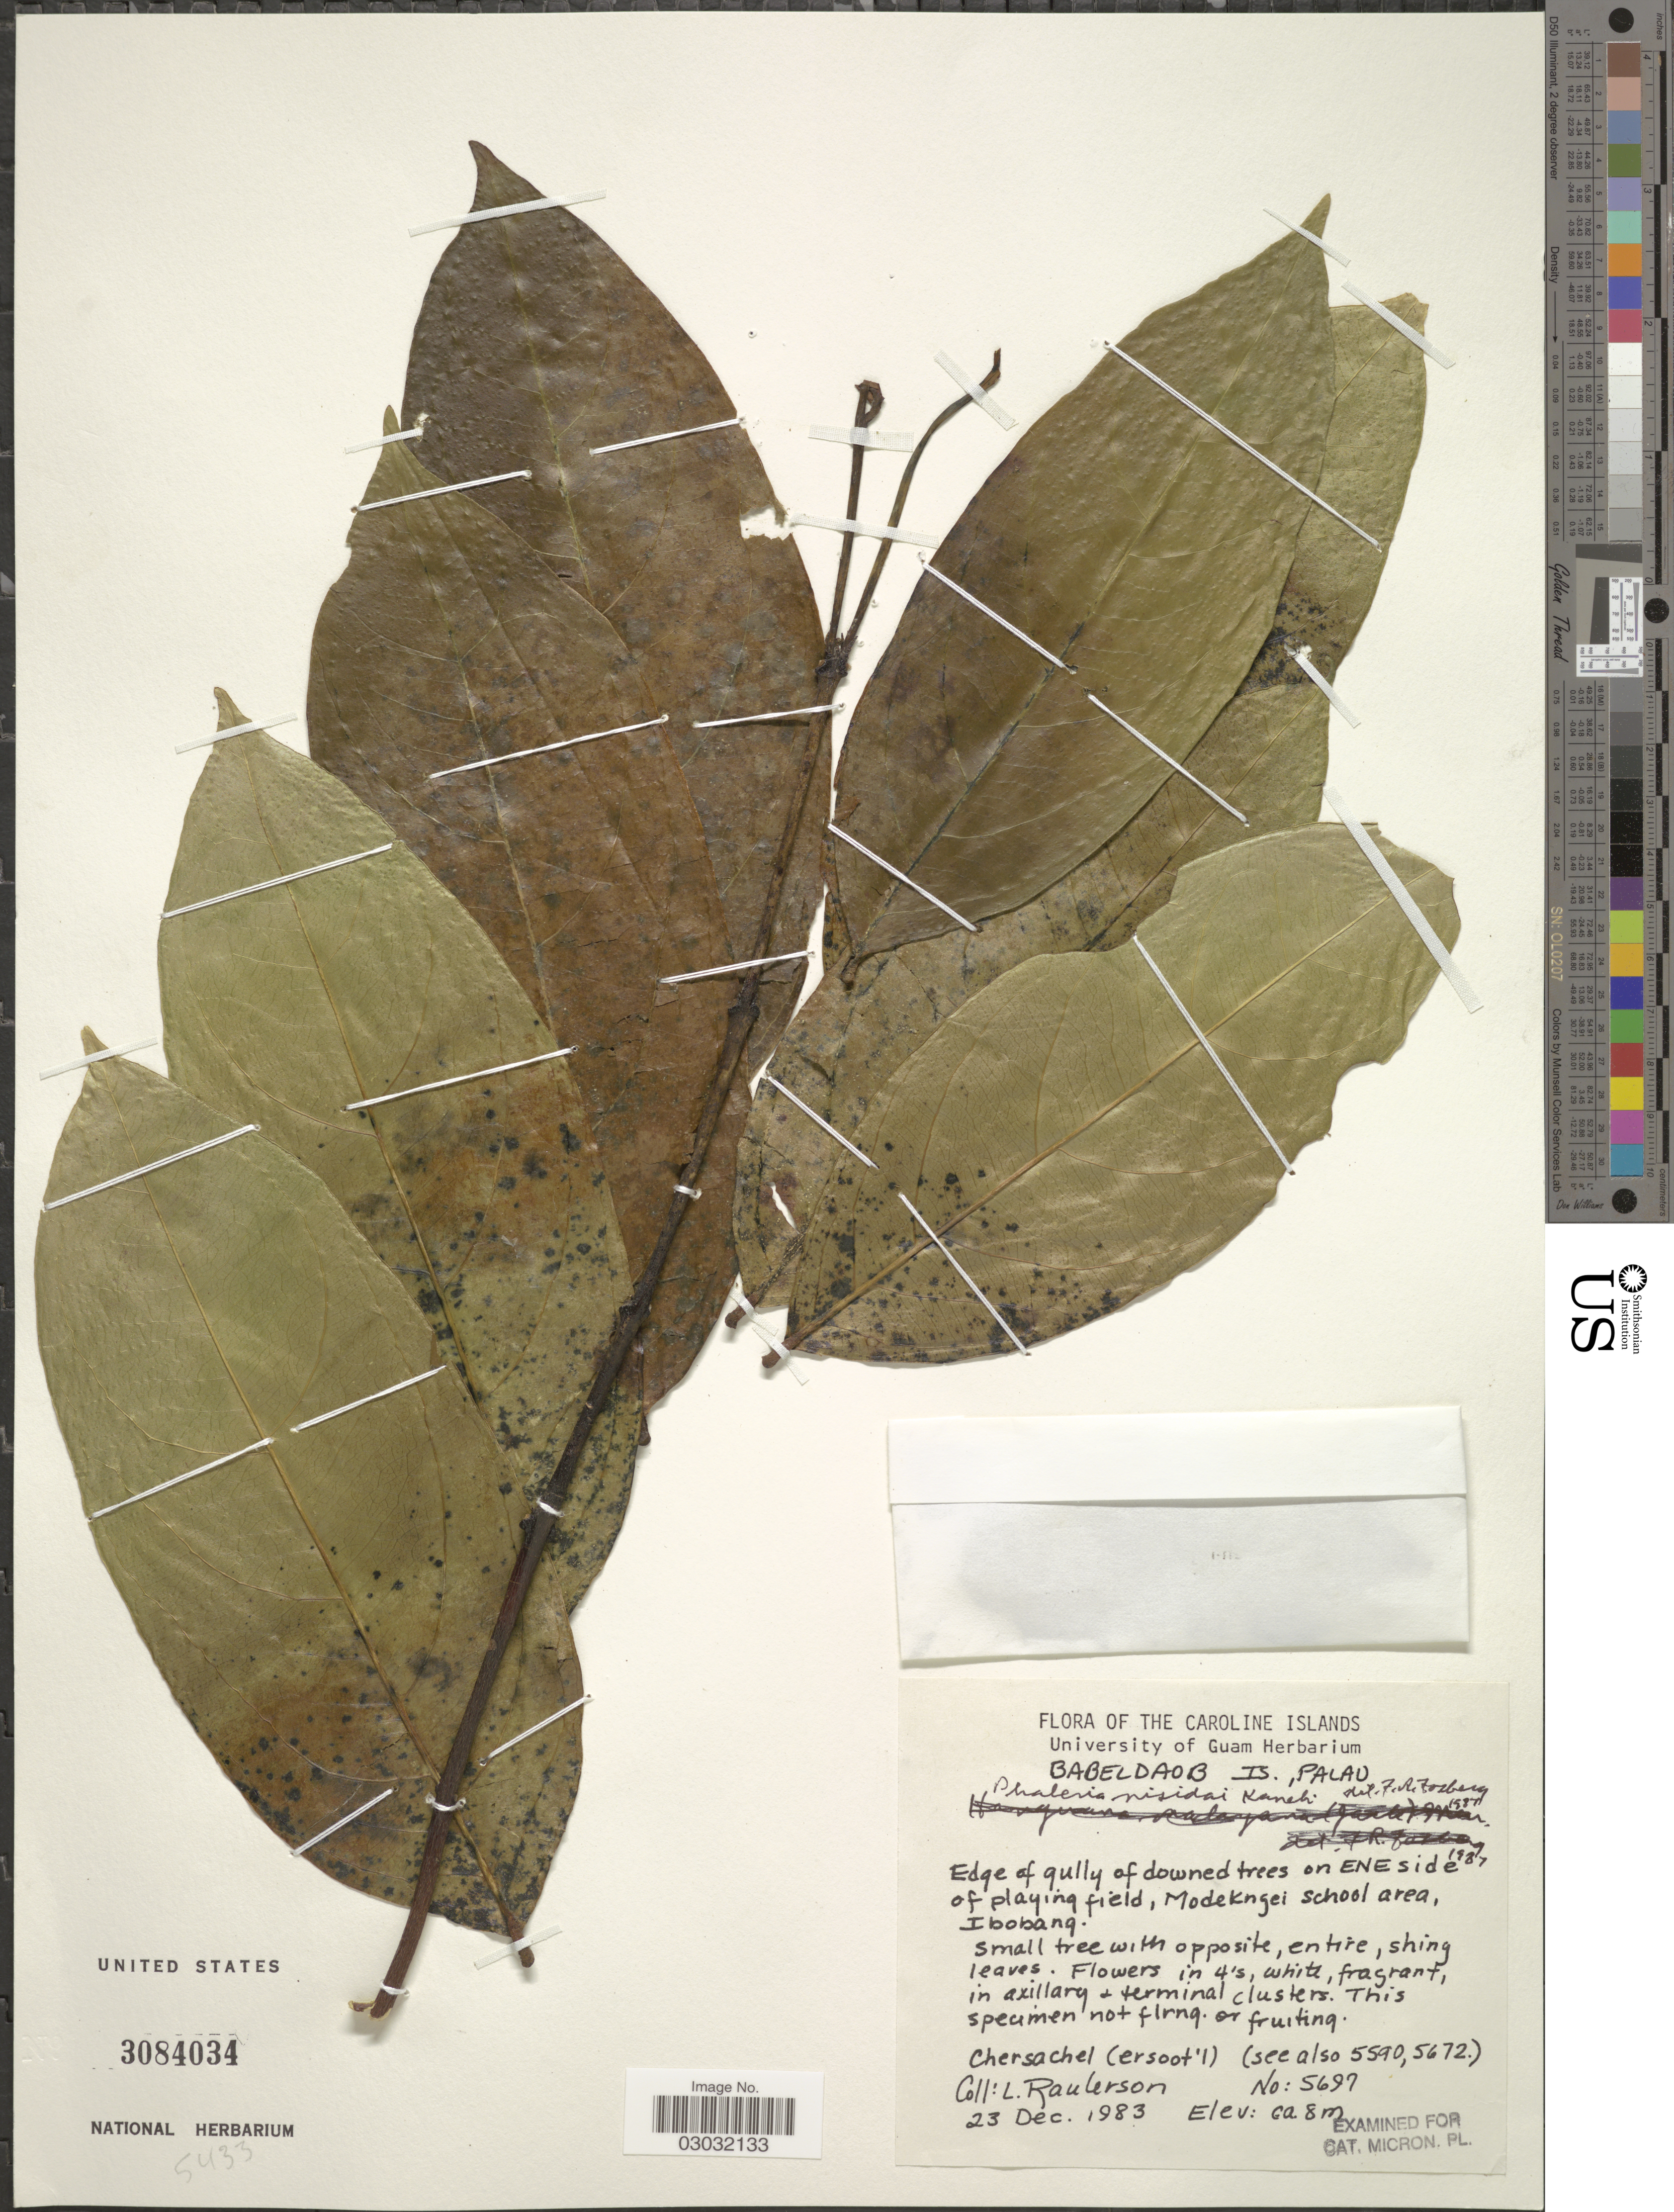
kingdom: Plantae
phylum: Tracheophyta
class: Magnoliopsida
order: Malvales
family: Thymelaeaceae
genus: Phaleria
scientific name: Phaleria nisidai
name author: Kaneh.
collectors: L. Raulerson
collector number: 5697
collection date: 1983-12-23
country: Palau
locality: The Caroline Islands, Babeldaob Is., Palau, Edge of gully of downed trees on ENE side of playing field, Modekngei School area, Ibobang.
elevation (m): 8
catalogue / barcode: US 3084034